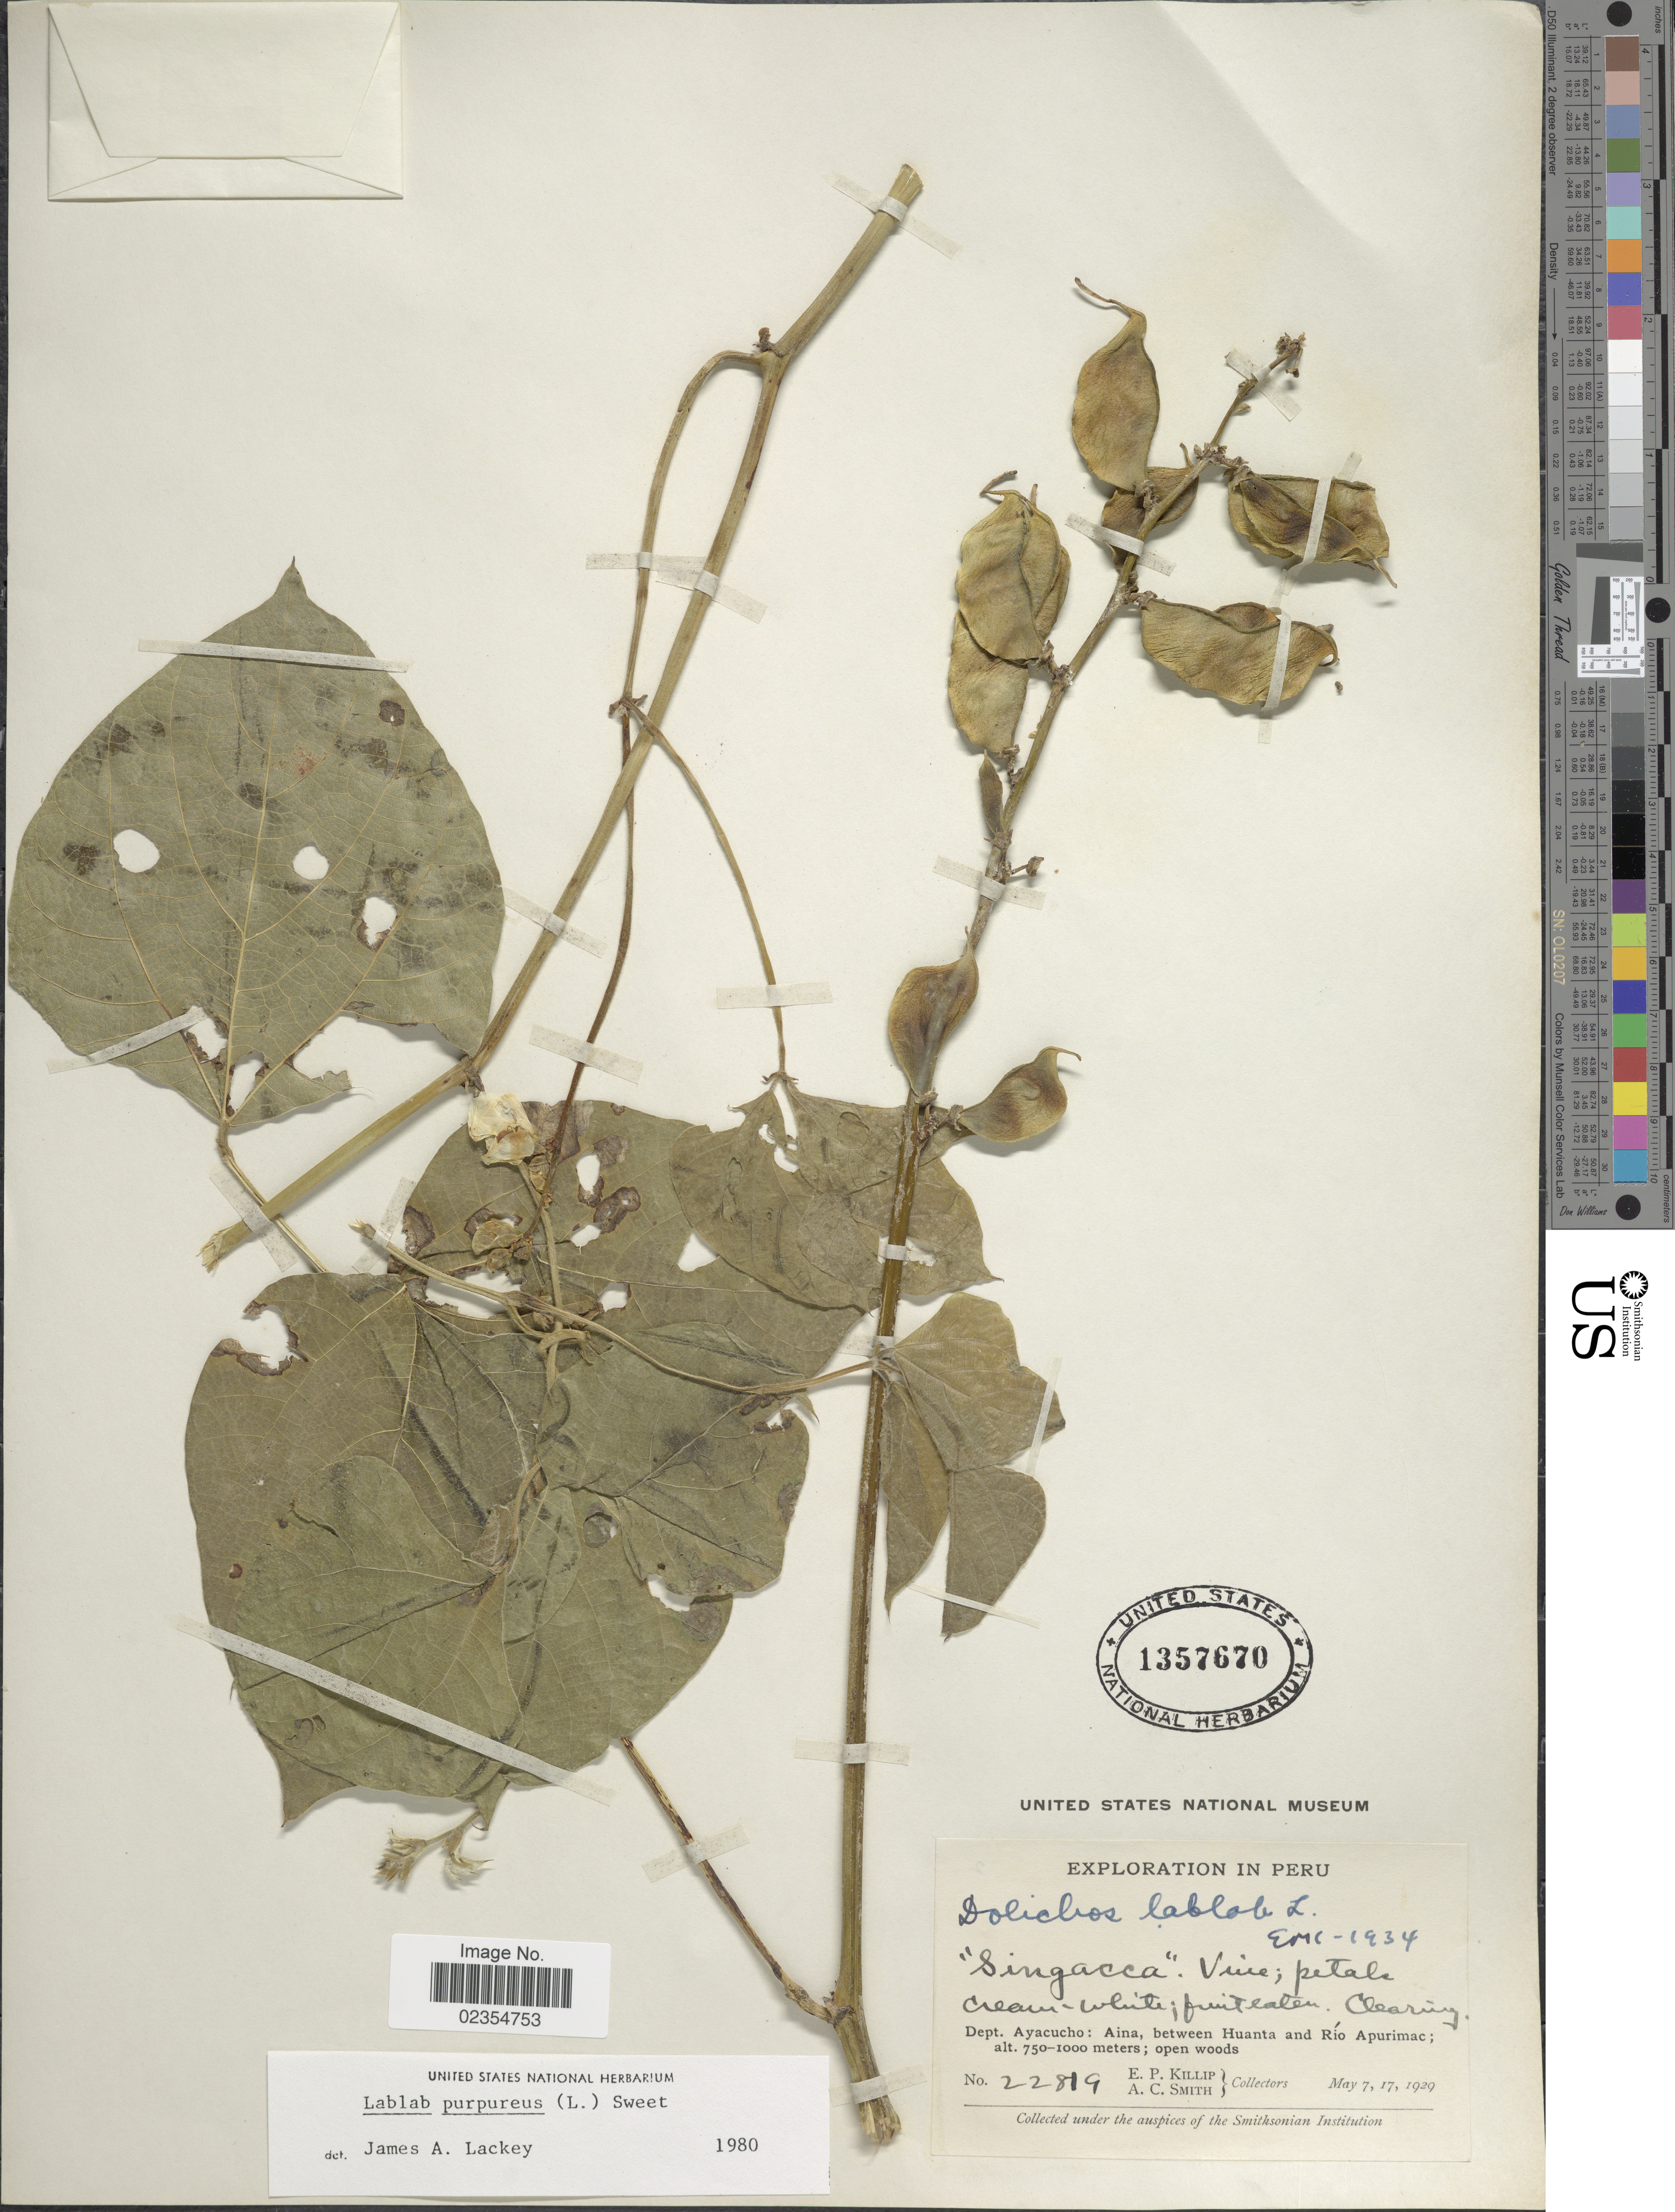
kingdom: Plantae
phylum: Tracheophyta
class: Magnoliopsida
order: Fabales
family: Fabaceae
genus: Lablab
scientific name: Lablab purpureus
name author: (L.) Sweet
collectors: E. P. Killip & A. C. Smith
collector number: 22819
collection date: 1929-05-07/1929-05-17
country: Peru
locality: Dept. Ayacucho, Aina, between Huanta and Rio Apurimac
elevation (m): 750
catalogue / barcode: US 1357670